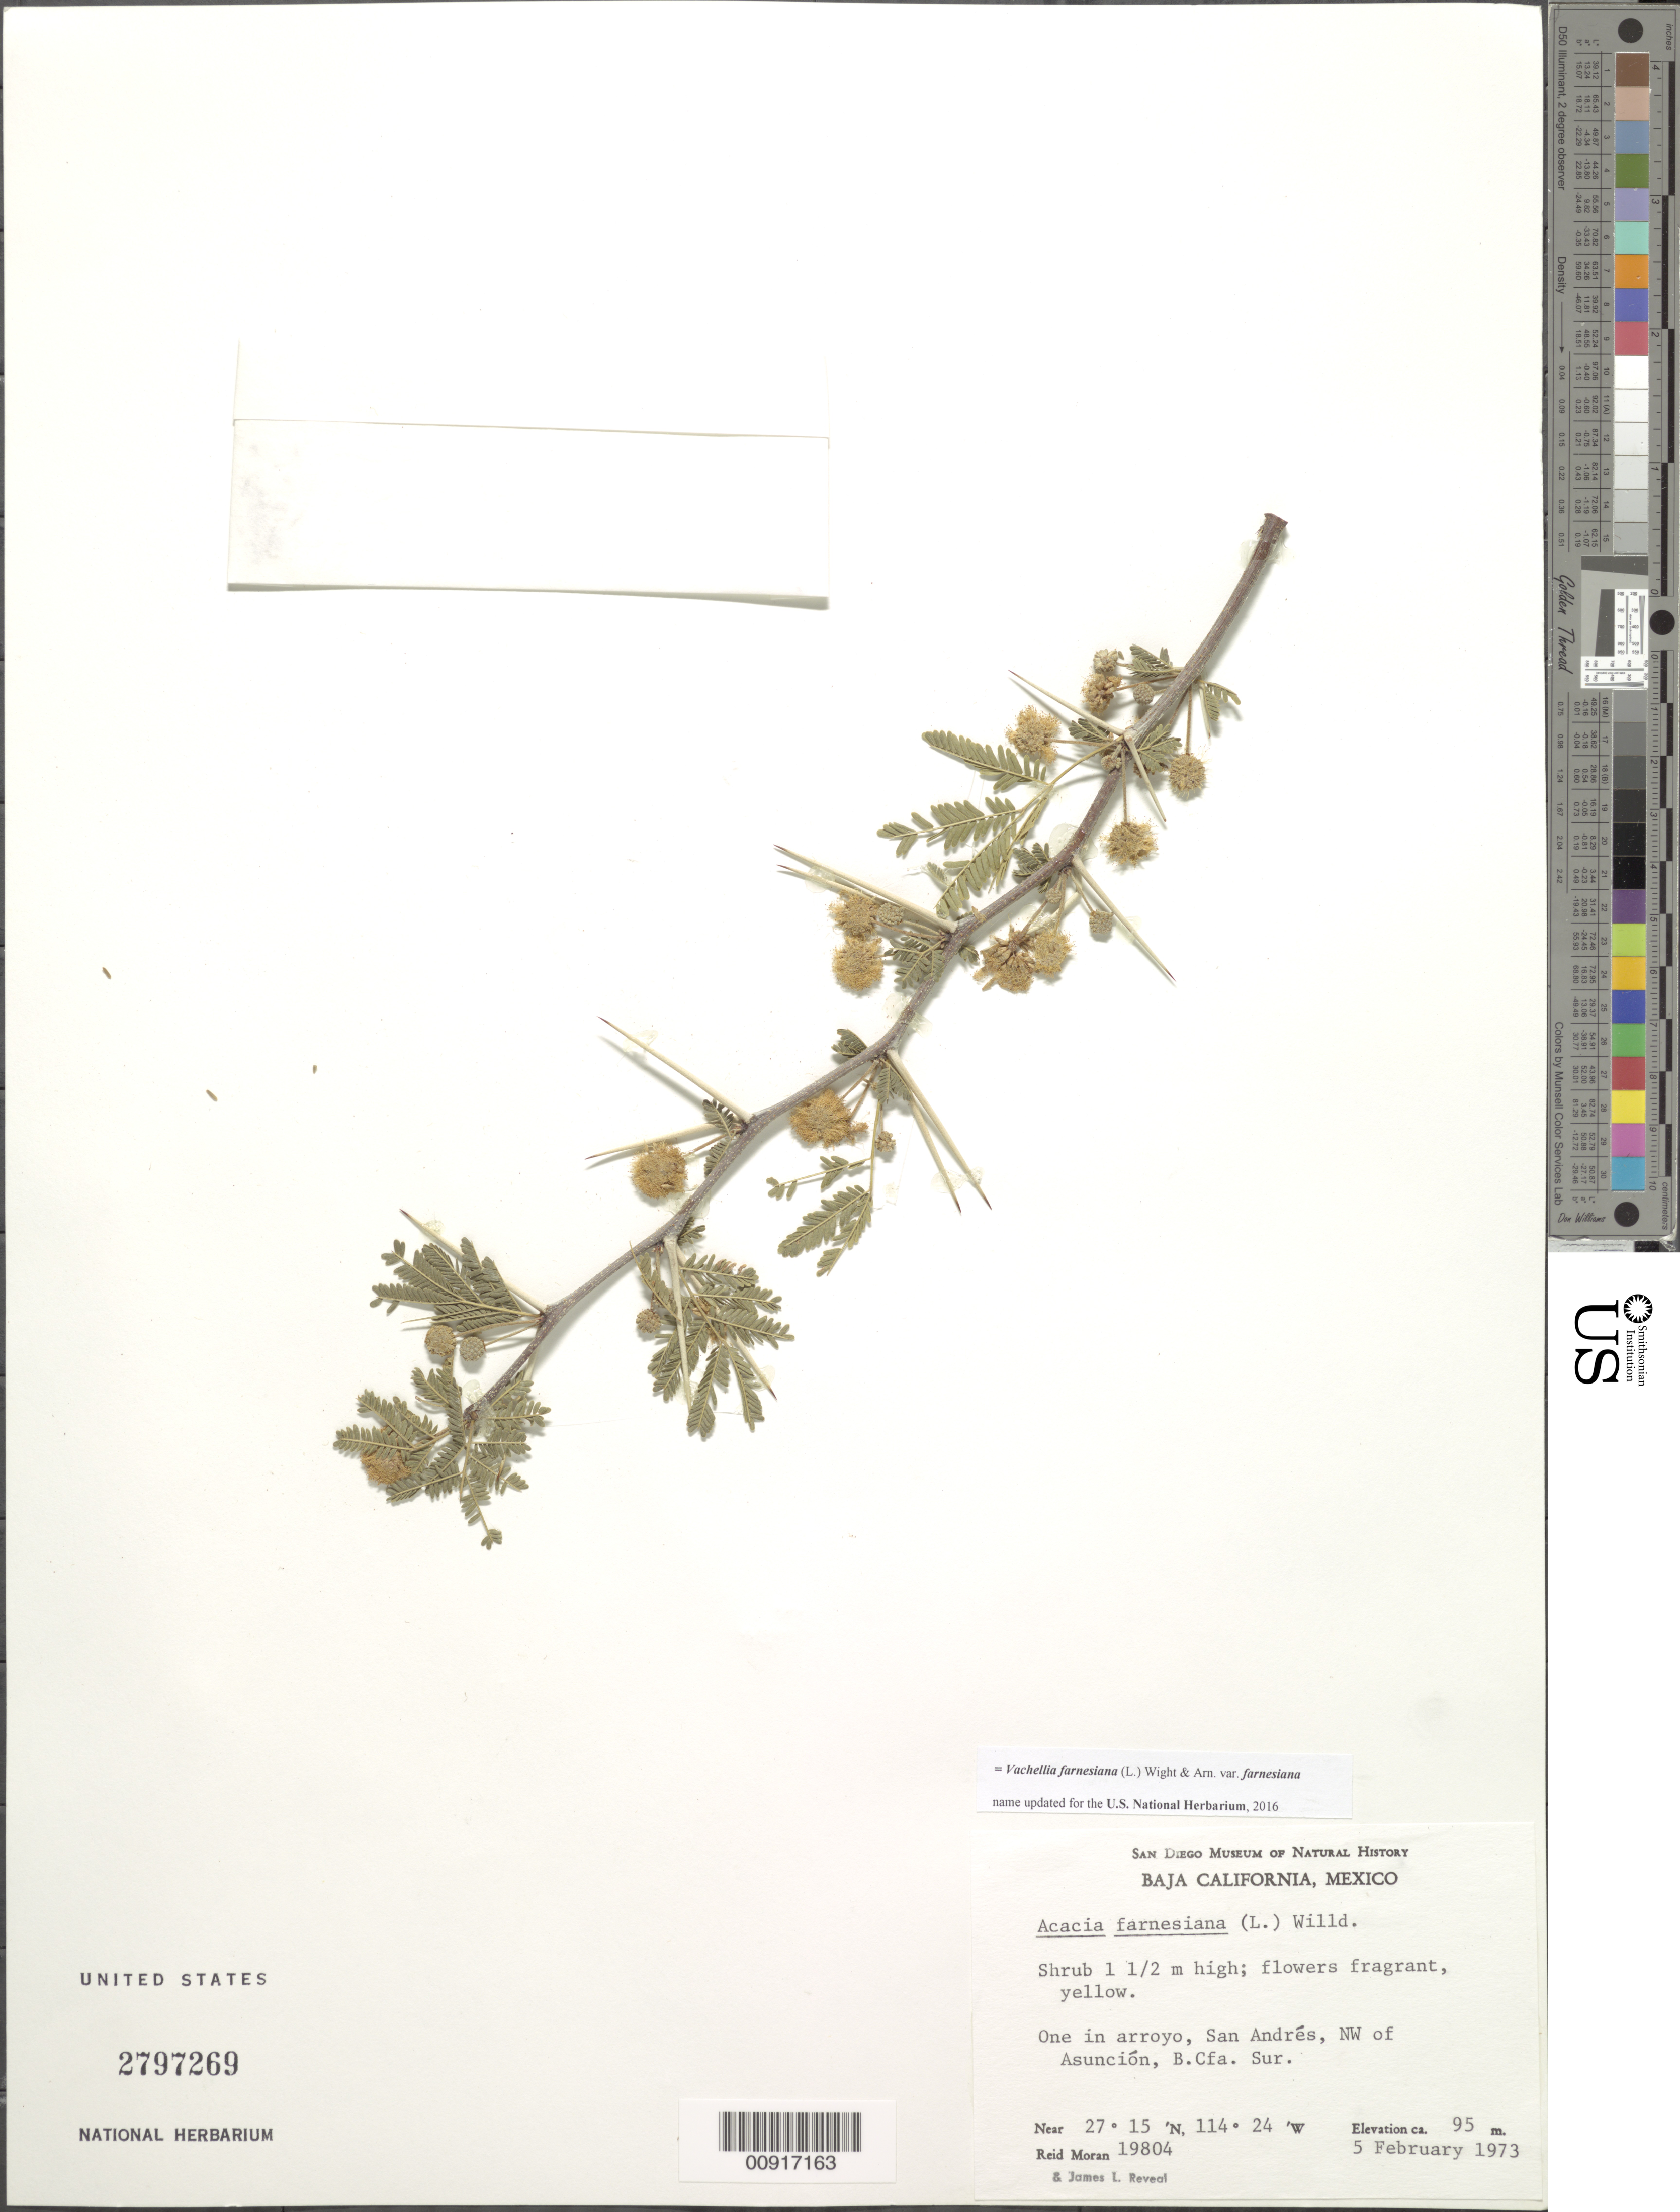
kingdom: Plantae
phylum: Tracheophyta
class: Magnoliopsida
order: Fabales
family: Fabaceae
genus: Vachellia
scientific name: Vachellia farnesiana var. farnesiana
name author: (L.) Wight & Arn.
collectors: R. V. Moran & J. L. Reveal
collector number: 19804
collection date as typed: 05 Feb 1973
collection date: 1973-02-05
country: Mexico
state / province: Baja California Sur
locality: San Andrés, NW of Asunción, Baja California Sur.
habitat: In arroyo.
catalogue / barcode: US 2797269